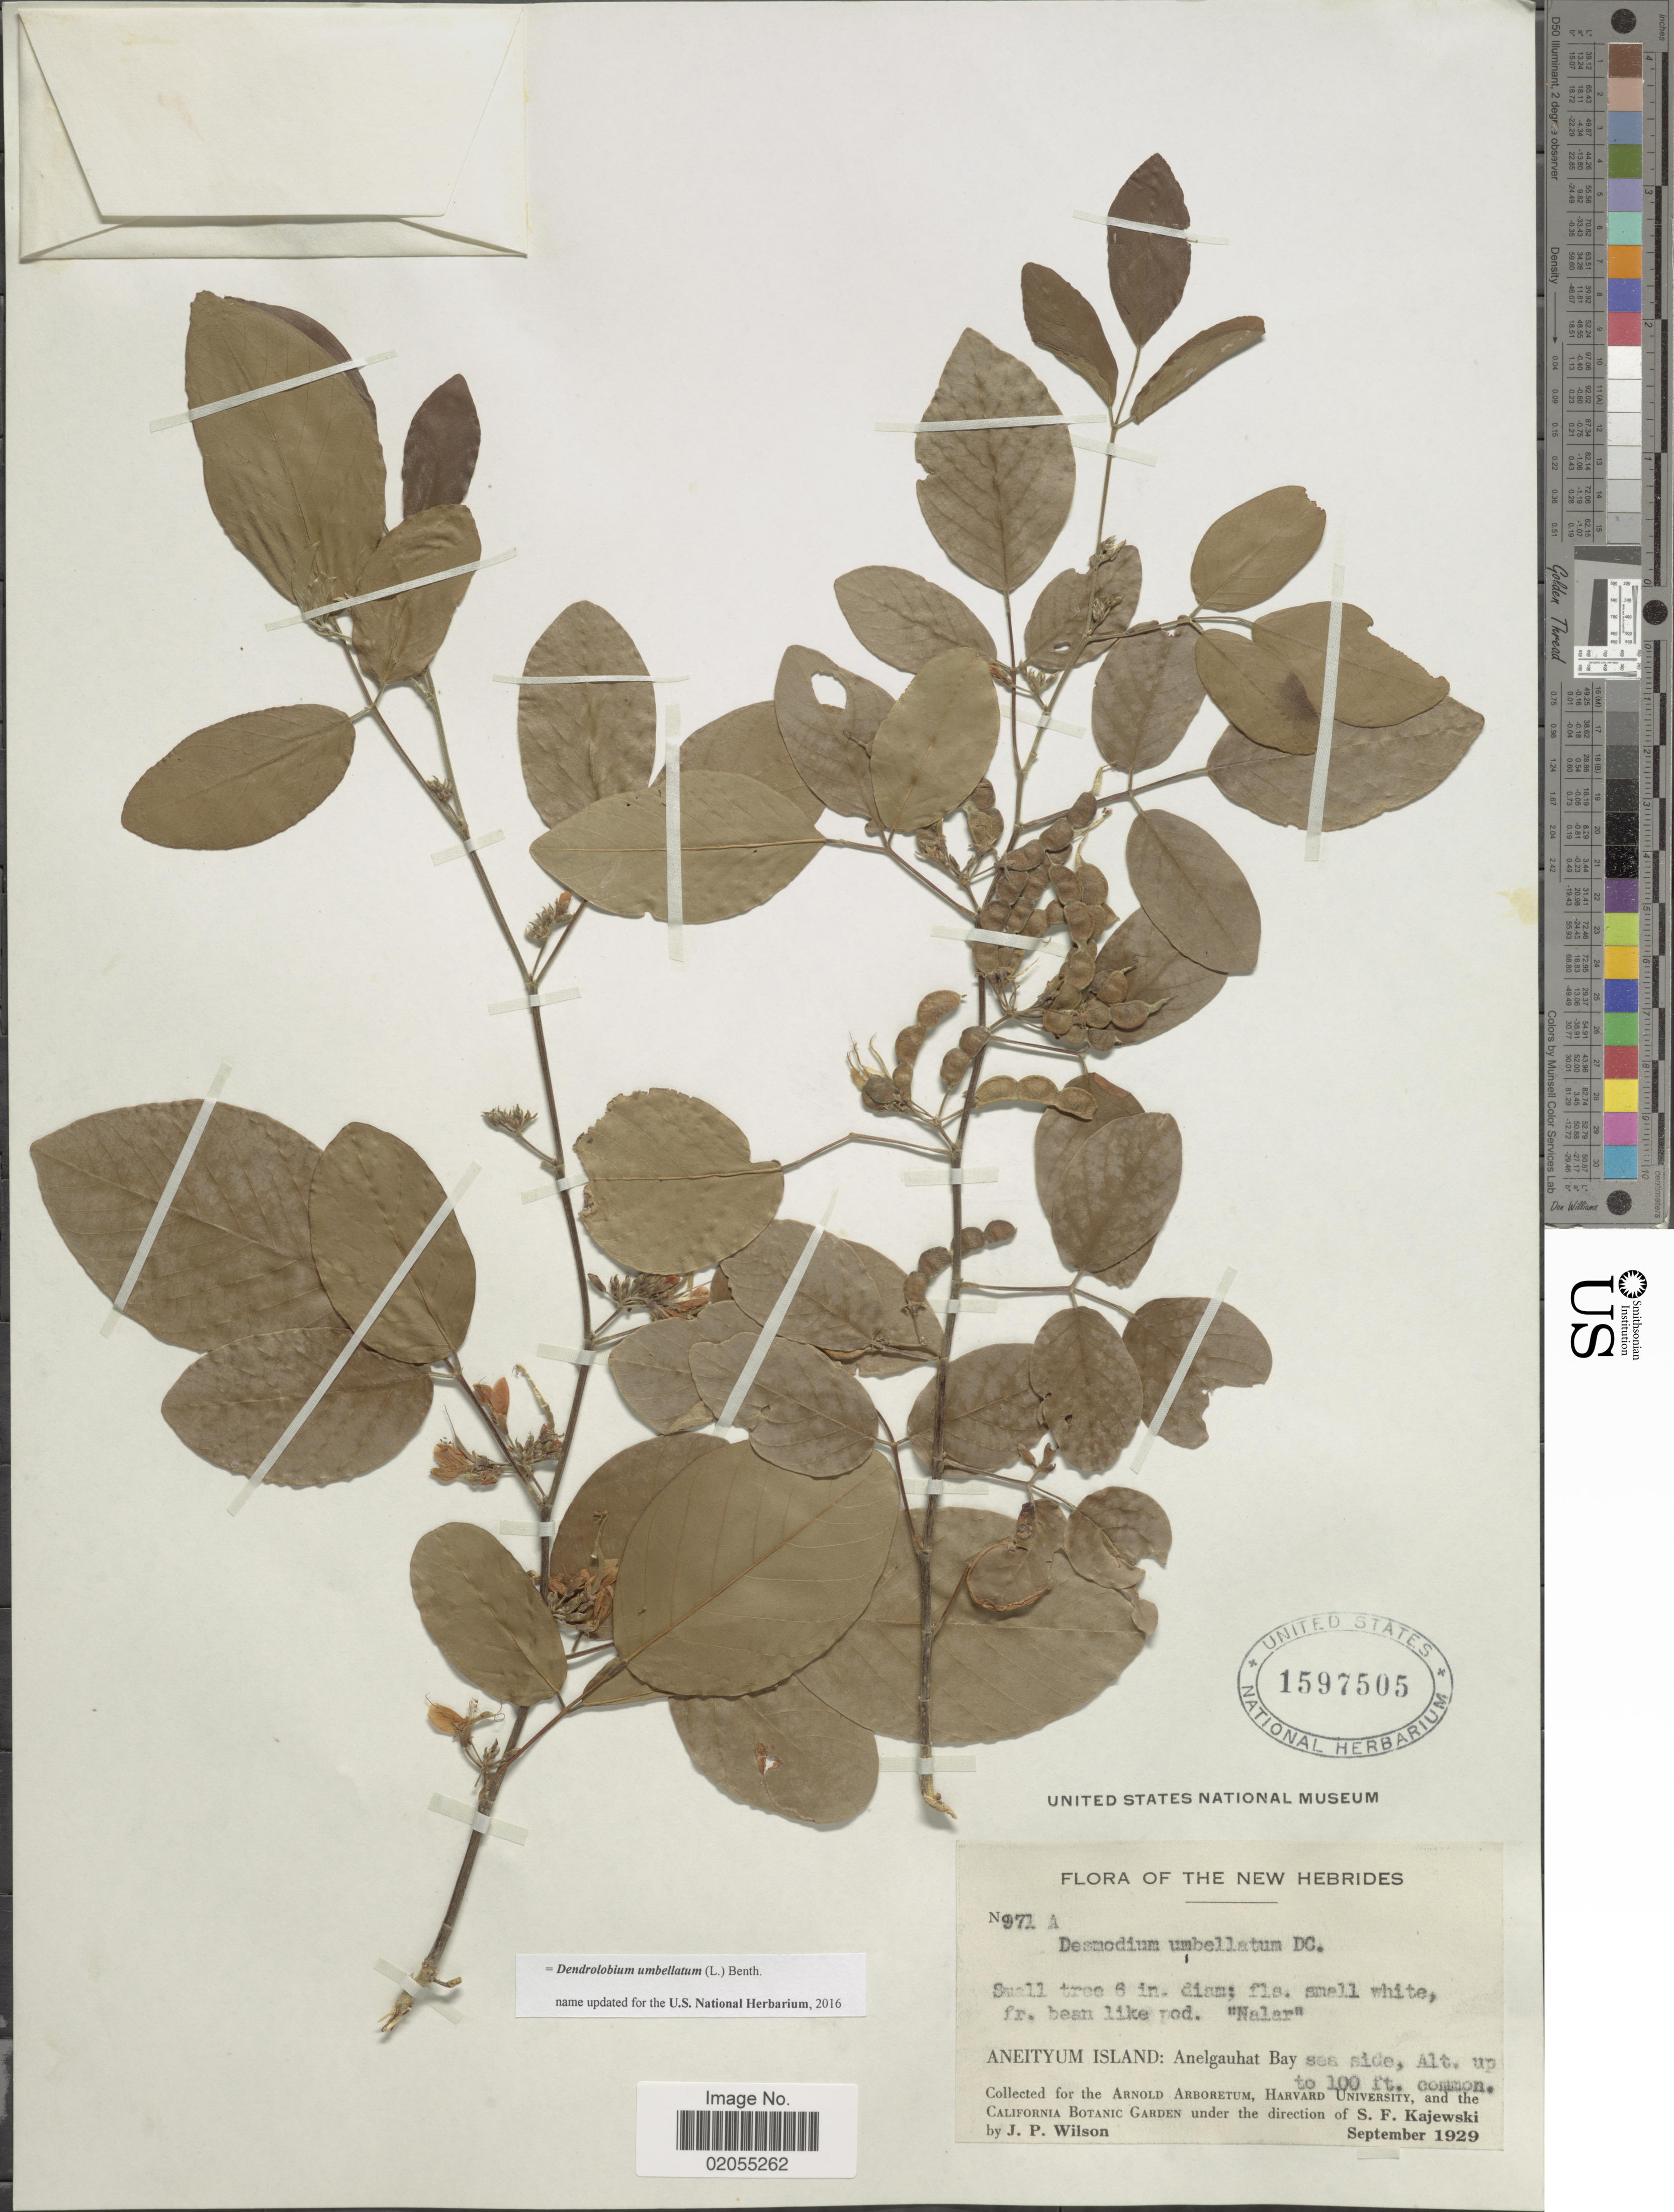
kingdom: Plantae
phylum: Tracheophyta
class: Magnoliopsida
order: Fabales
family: Fabaceae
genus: Dendrolobium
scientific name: Dendrolobium umbellatum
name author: (L.) Benth.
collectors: J. P. Wilson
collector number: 971A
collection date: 1929-09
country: Vanuatu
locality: New Hebrides, Aneityum Islandm, Anelgauhat Bay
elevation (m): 30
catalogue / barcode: US 1597505